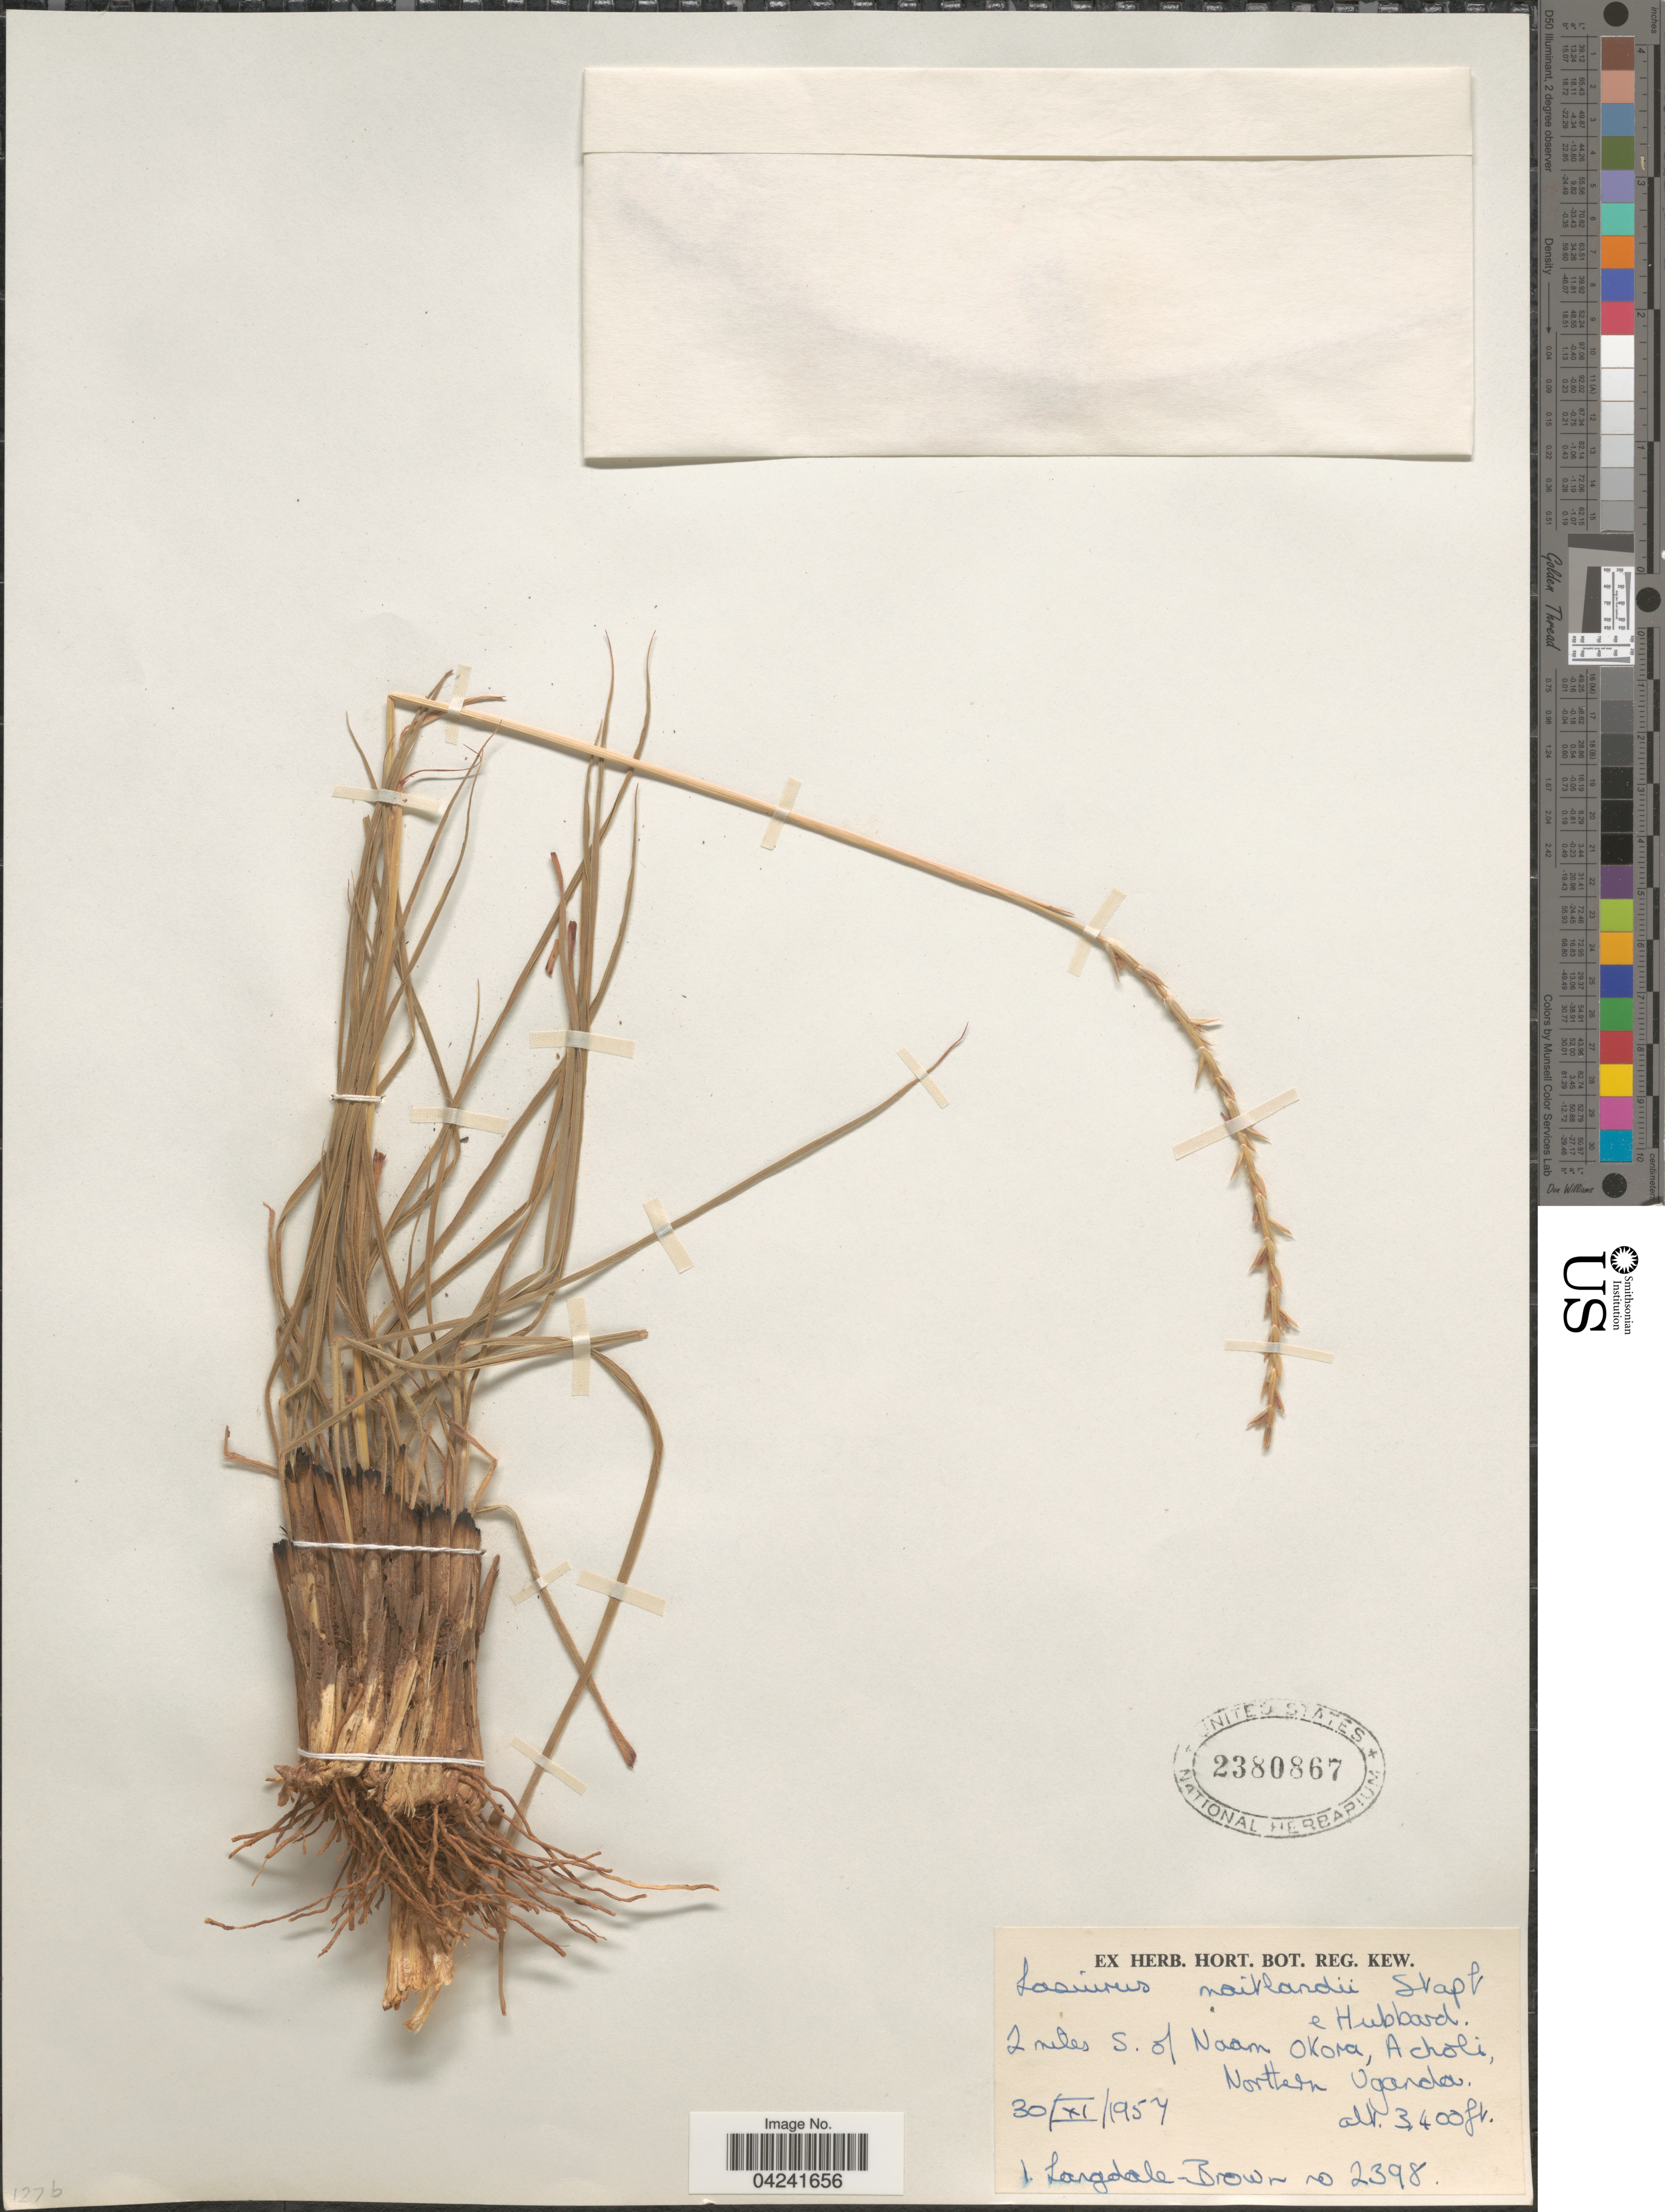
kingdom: Plantae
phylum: Tracheophyta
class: Liliopsida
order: Poales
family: Poaceae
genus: Loxodera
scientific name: Loxodera ledermannii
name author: (Pilg.) Clayton ex Launert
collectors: I. Langdale-Brown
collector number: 2398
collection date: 1957-11-30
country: Uganda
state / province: Northern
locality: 2 miles S. of Naam Okora, Acholi, Northern Uganda.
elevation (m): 1036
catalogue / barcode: US 2380867